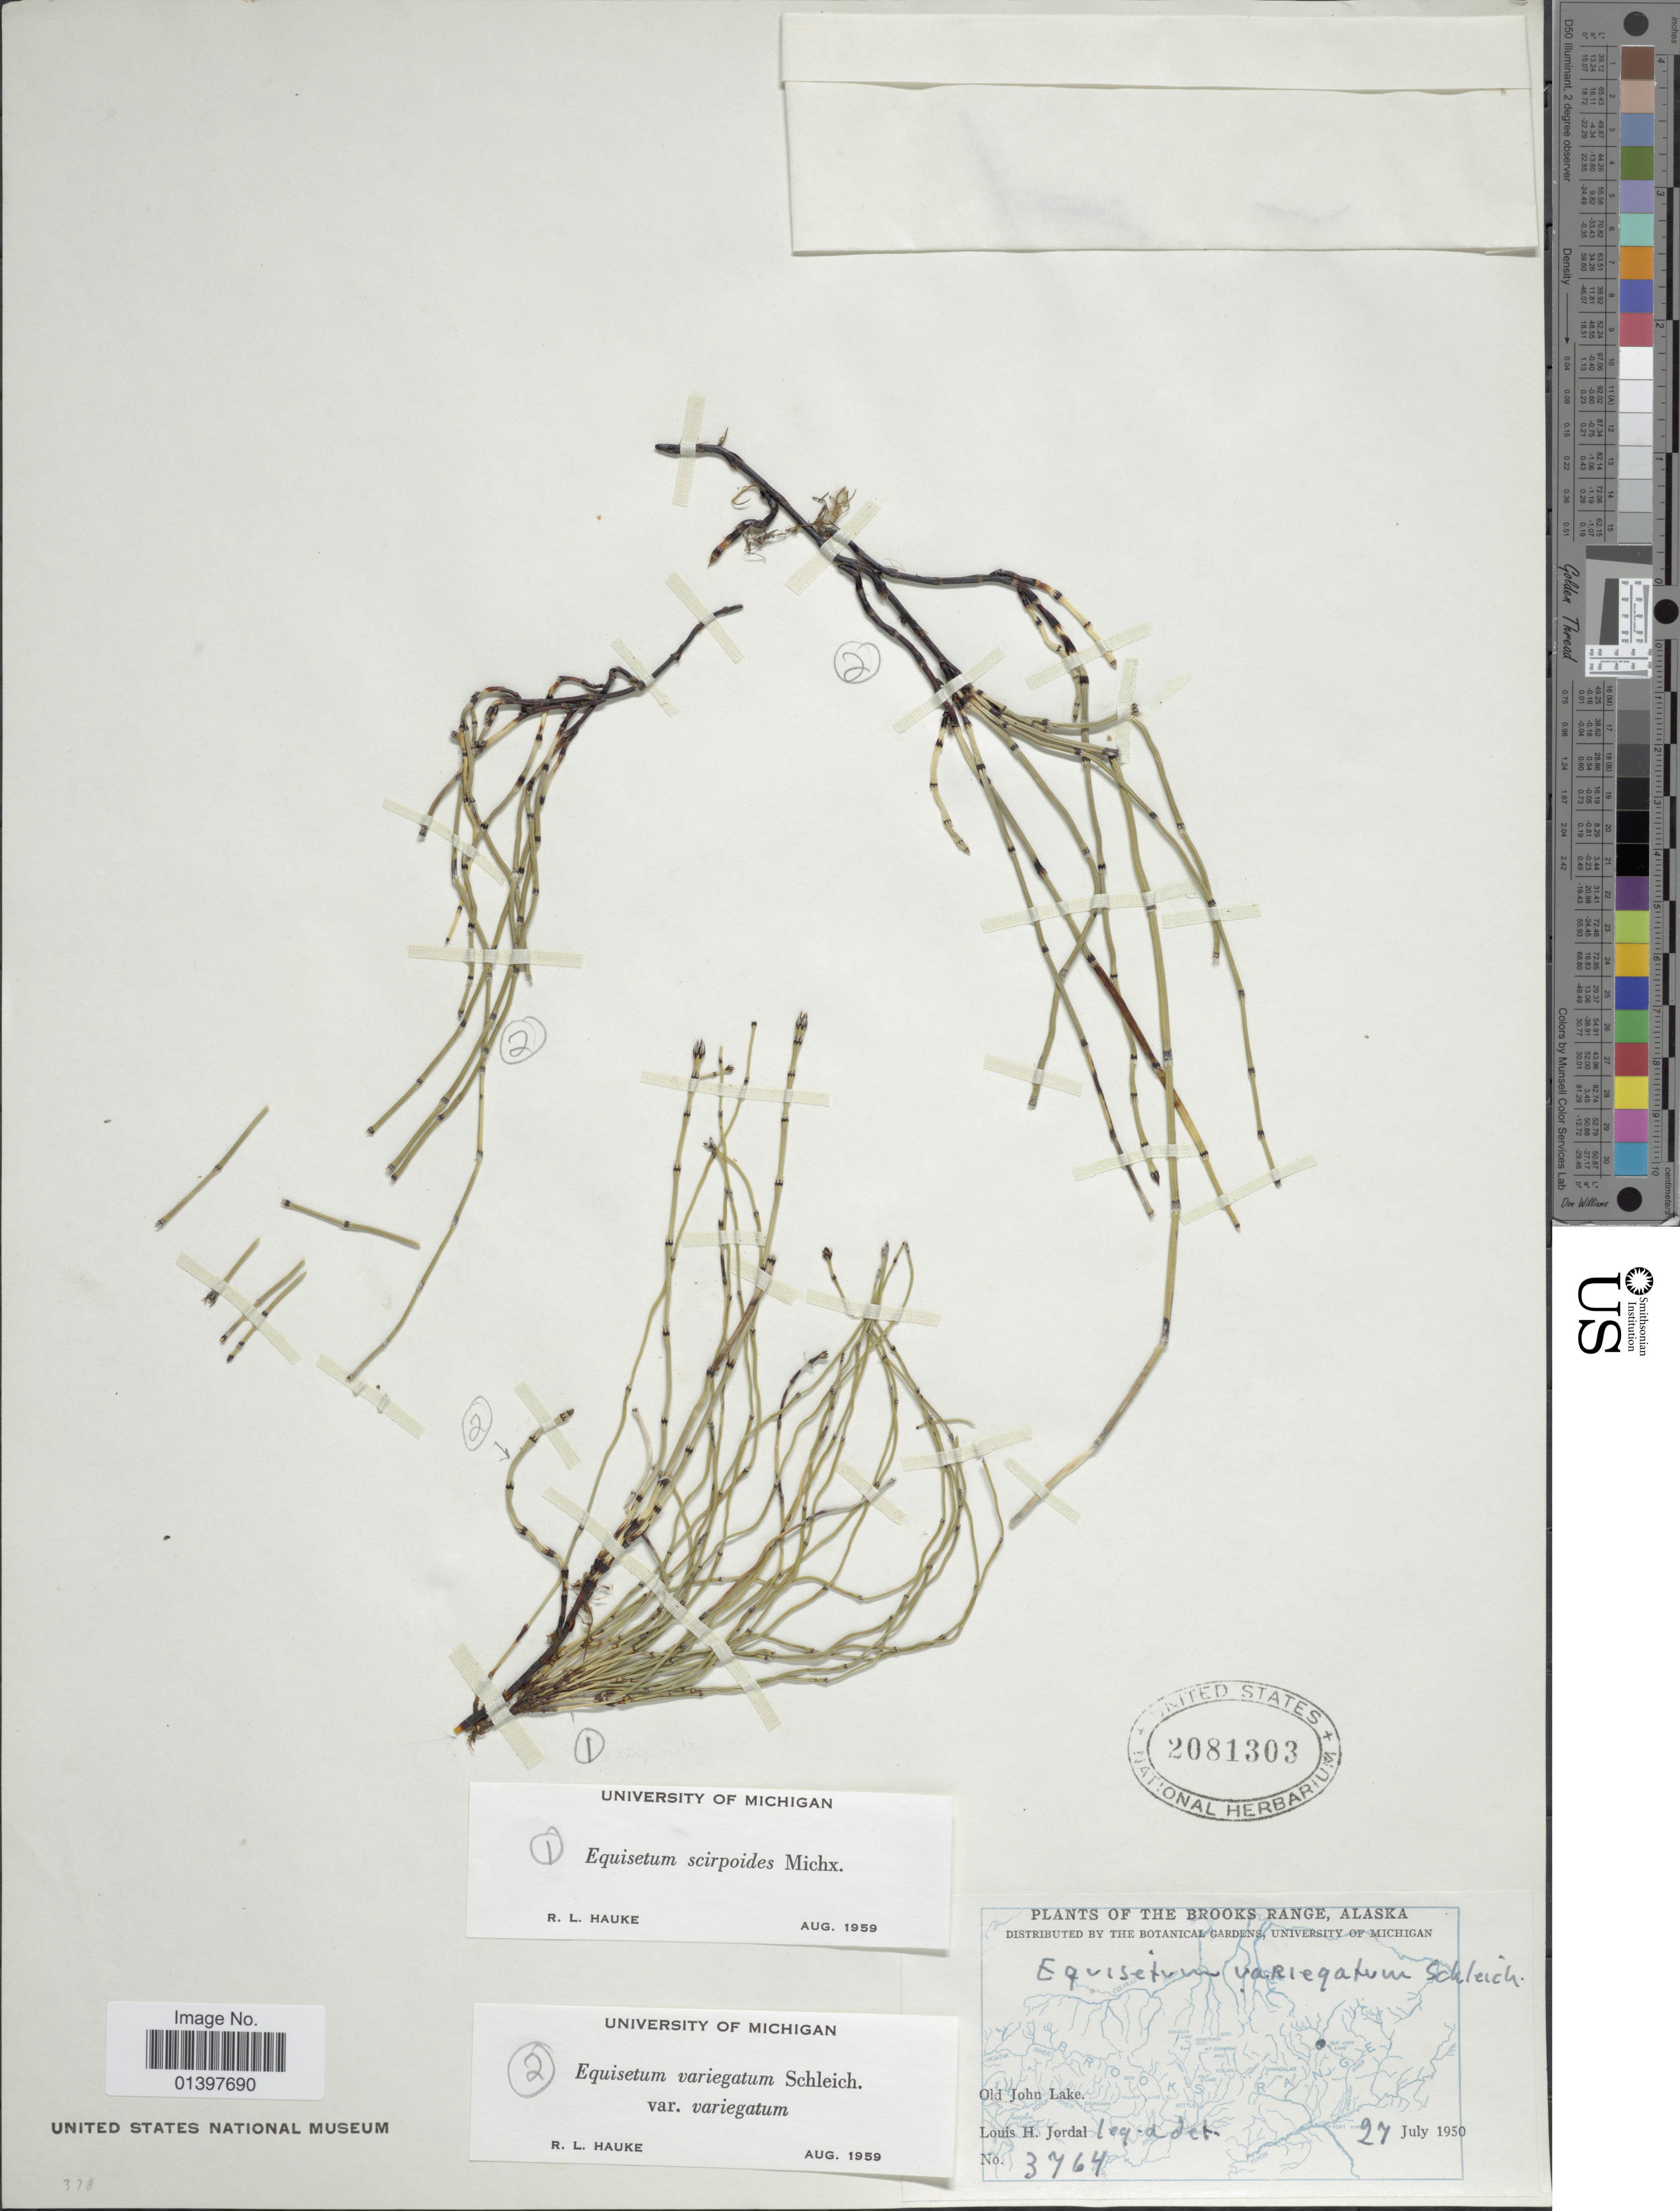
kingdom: Plantae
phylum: Tracheophyta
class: Polypodiopsida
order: Equisetales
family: Equisetaceae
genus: Equisetum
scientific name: Equisetum variegatum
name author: Schleich. ex F. Weber & D. Mohr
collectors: L. Jordal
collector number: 3764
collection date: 1950-07-27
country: United States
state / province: Alaska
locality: Brooks Range, Old John Lake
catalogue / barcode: US 2081303